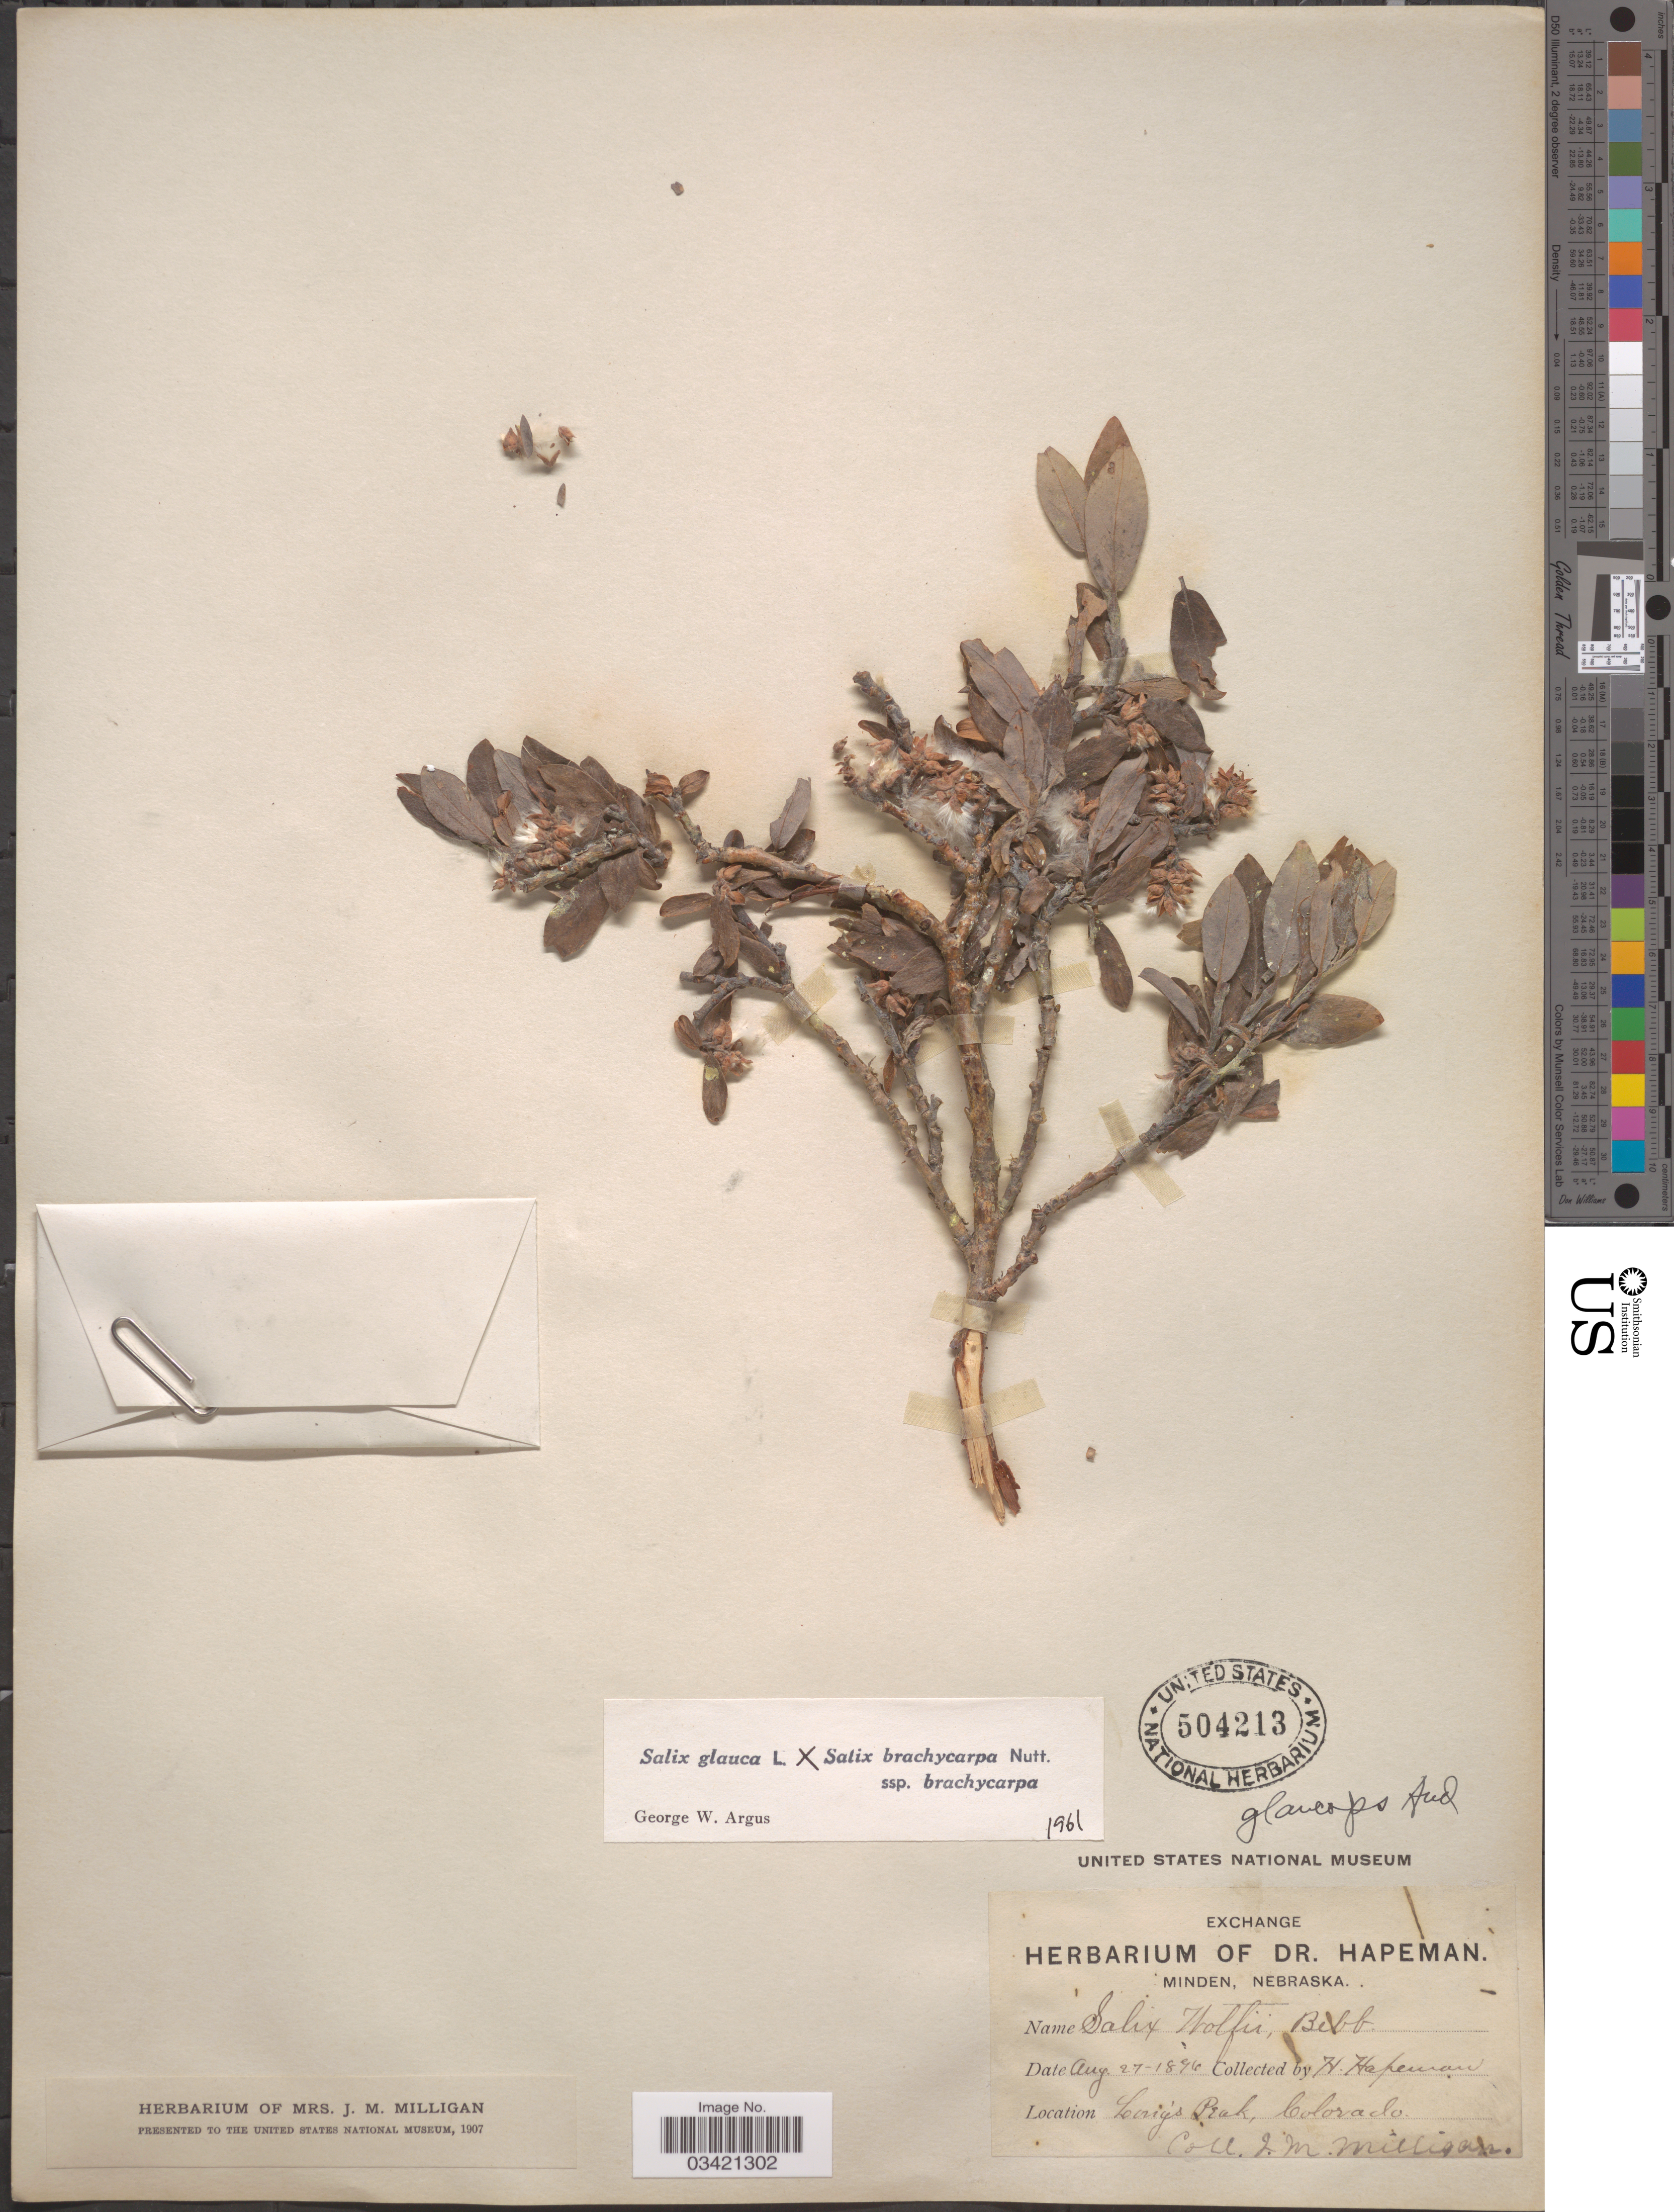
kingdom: Plantae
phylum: Tracheophyta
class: Magnoliopsida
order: Malpighiales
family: Salicaceae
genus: Salix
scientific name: Salix glauca x S. brachycarpa Nutt. subsp. brachycarpa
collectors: H. Hapeman & J. Milligan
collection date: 1896-08-27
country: United States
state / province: Colorado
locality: Lory's Peak.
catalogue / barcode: US 504213